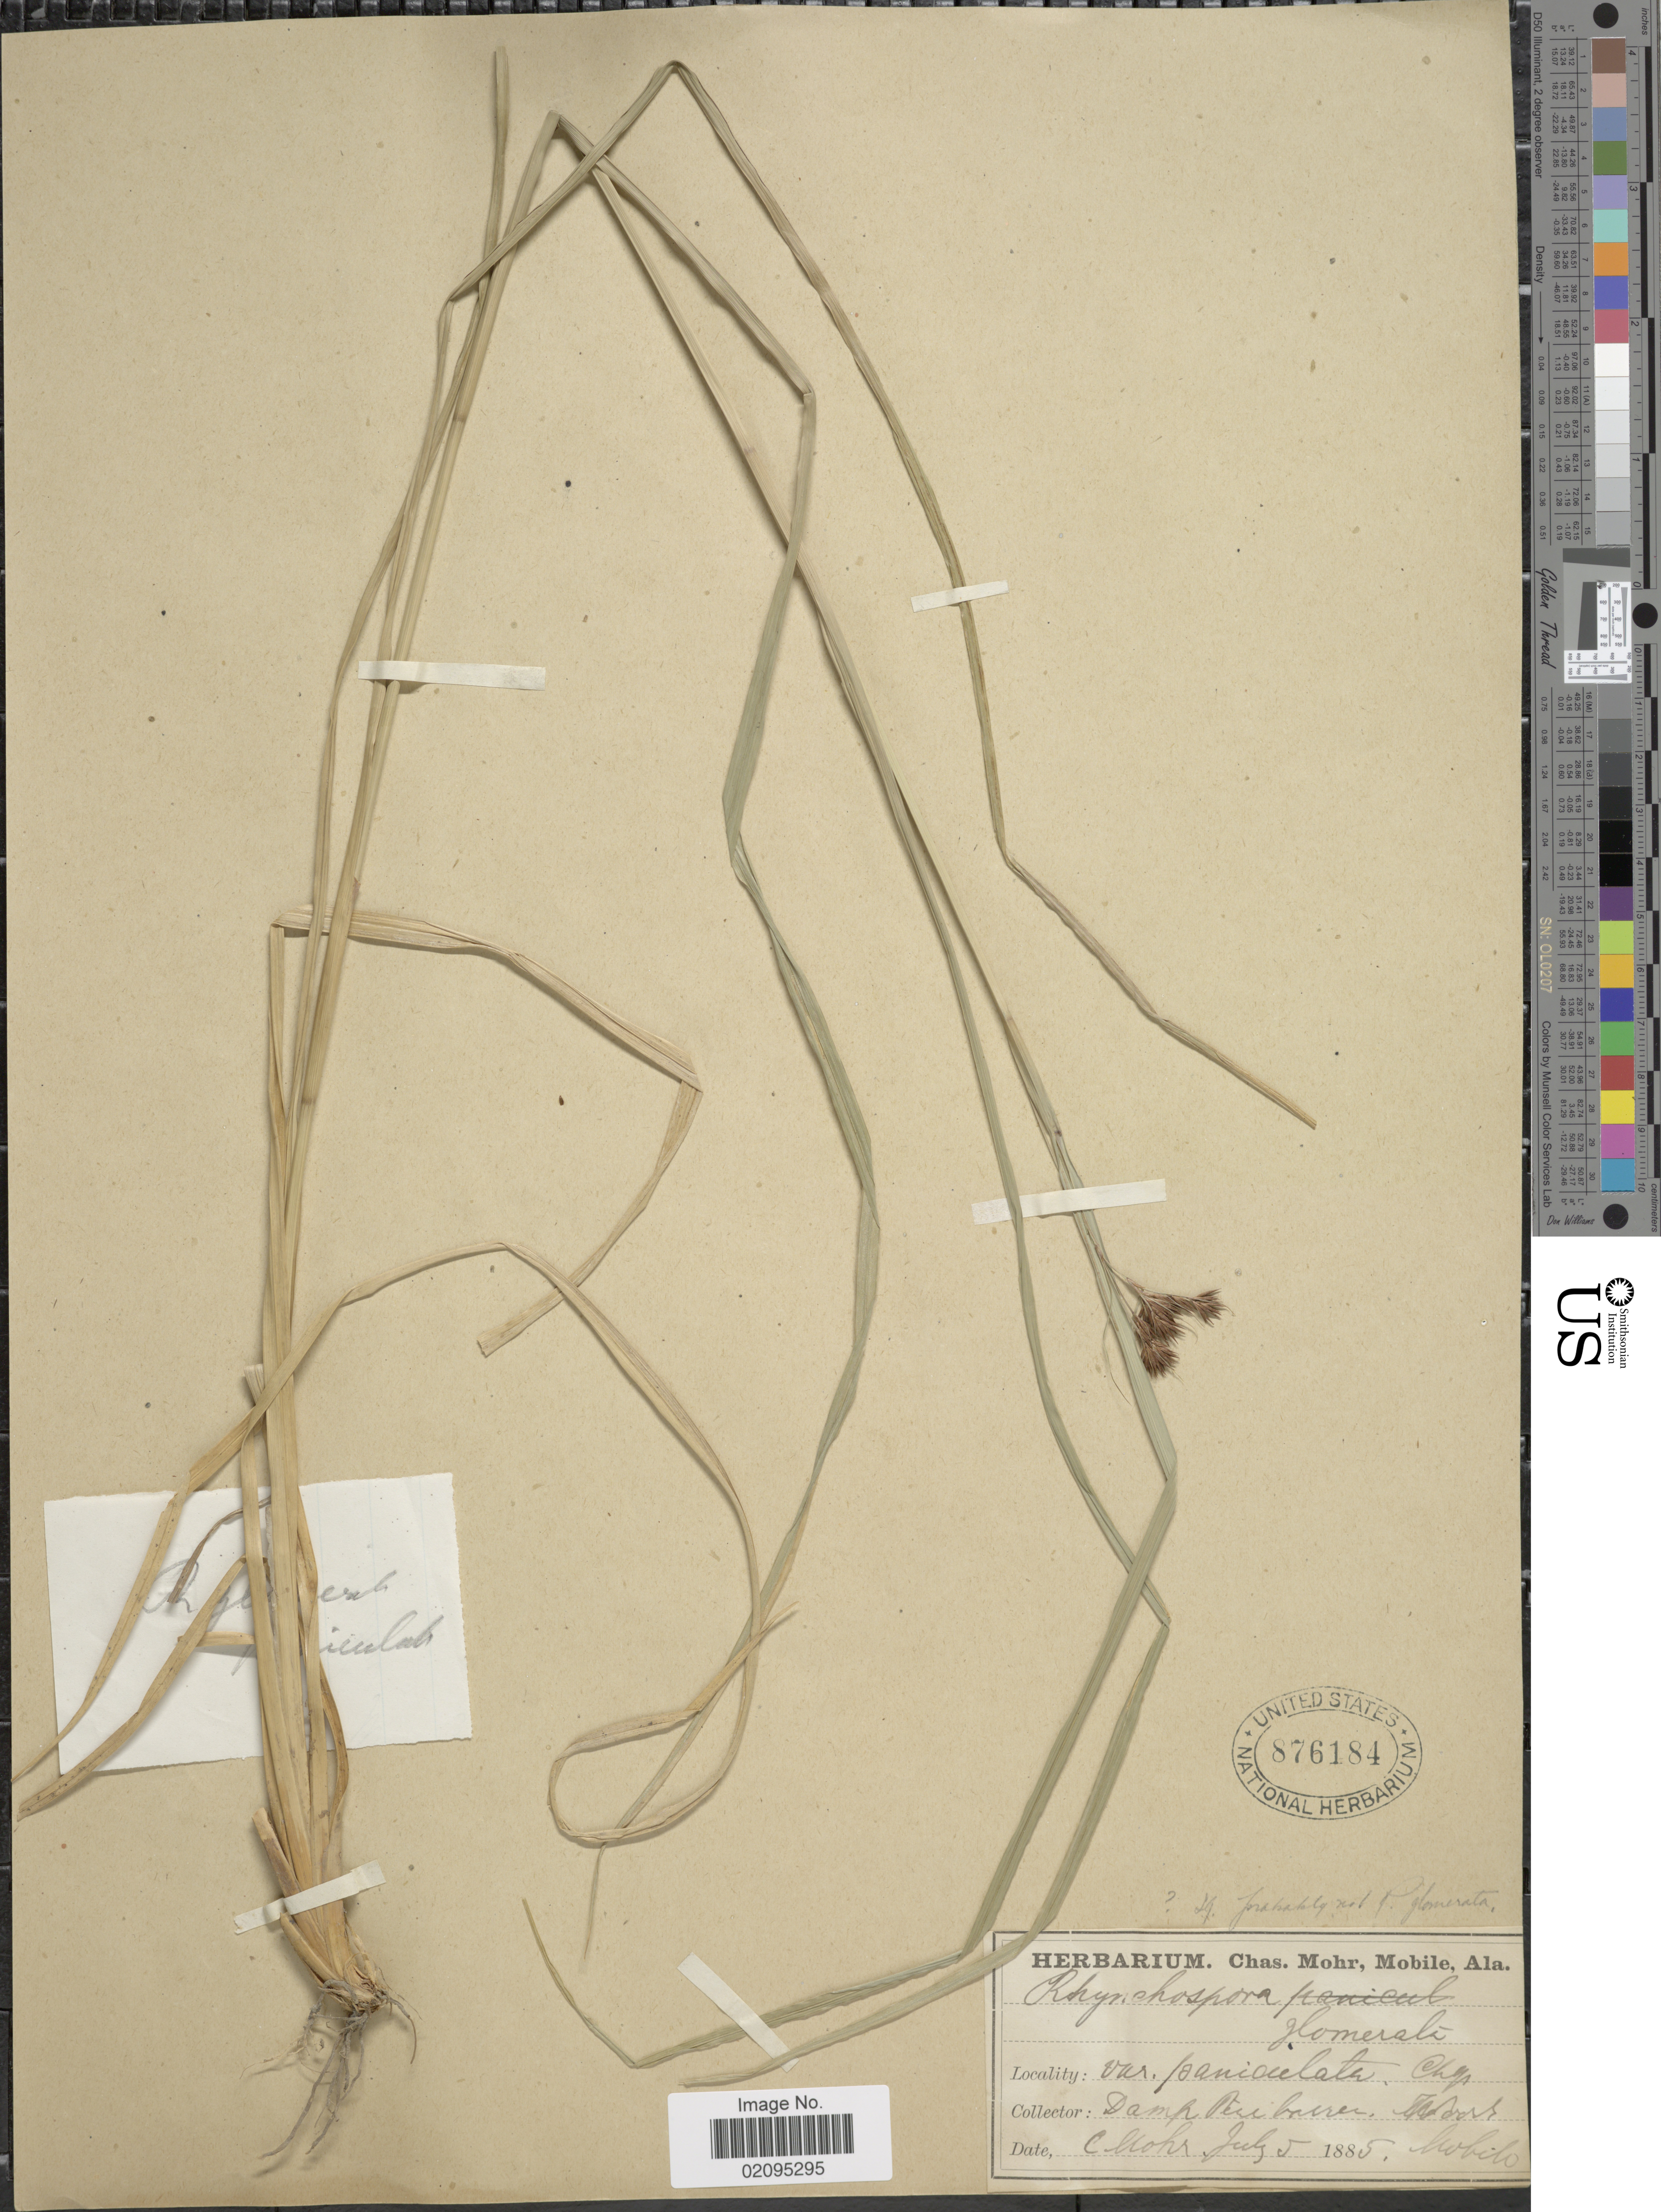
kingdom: Plantae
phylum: Tracheophyta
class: Liliopsida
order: Poales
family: Cyperaceae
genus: Rhynchospora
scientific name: Rhynchospora sp.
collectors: Mohr, C. T. (herbarium)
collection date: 1885-07-05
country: United States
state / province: Alabama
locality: Damp pine-barren, Mobile.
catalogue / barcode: US 876184